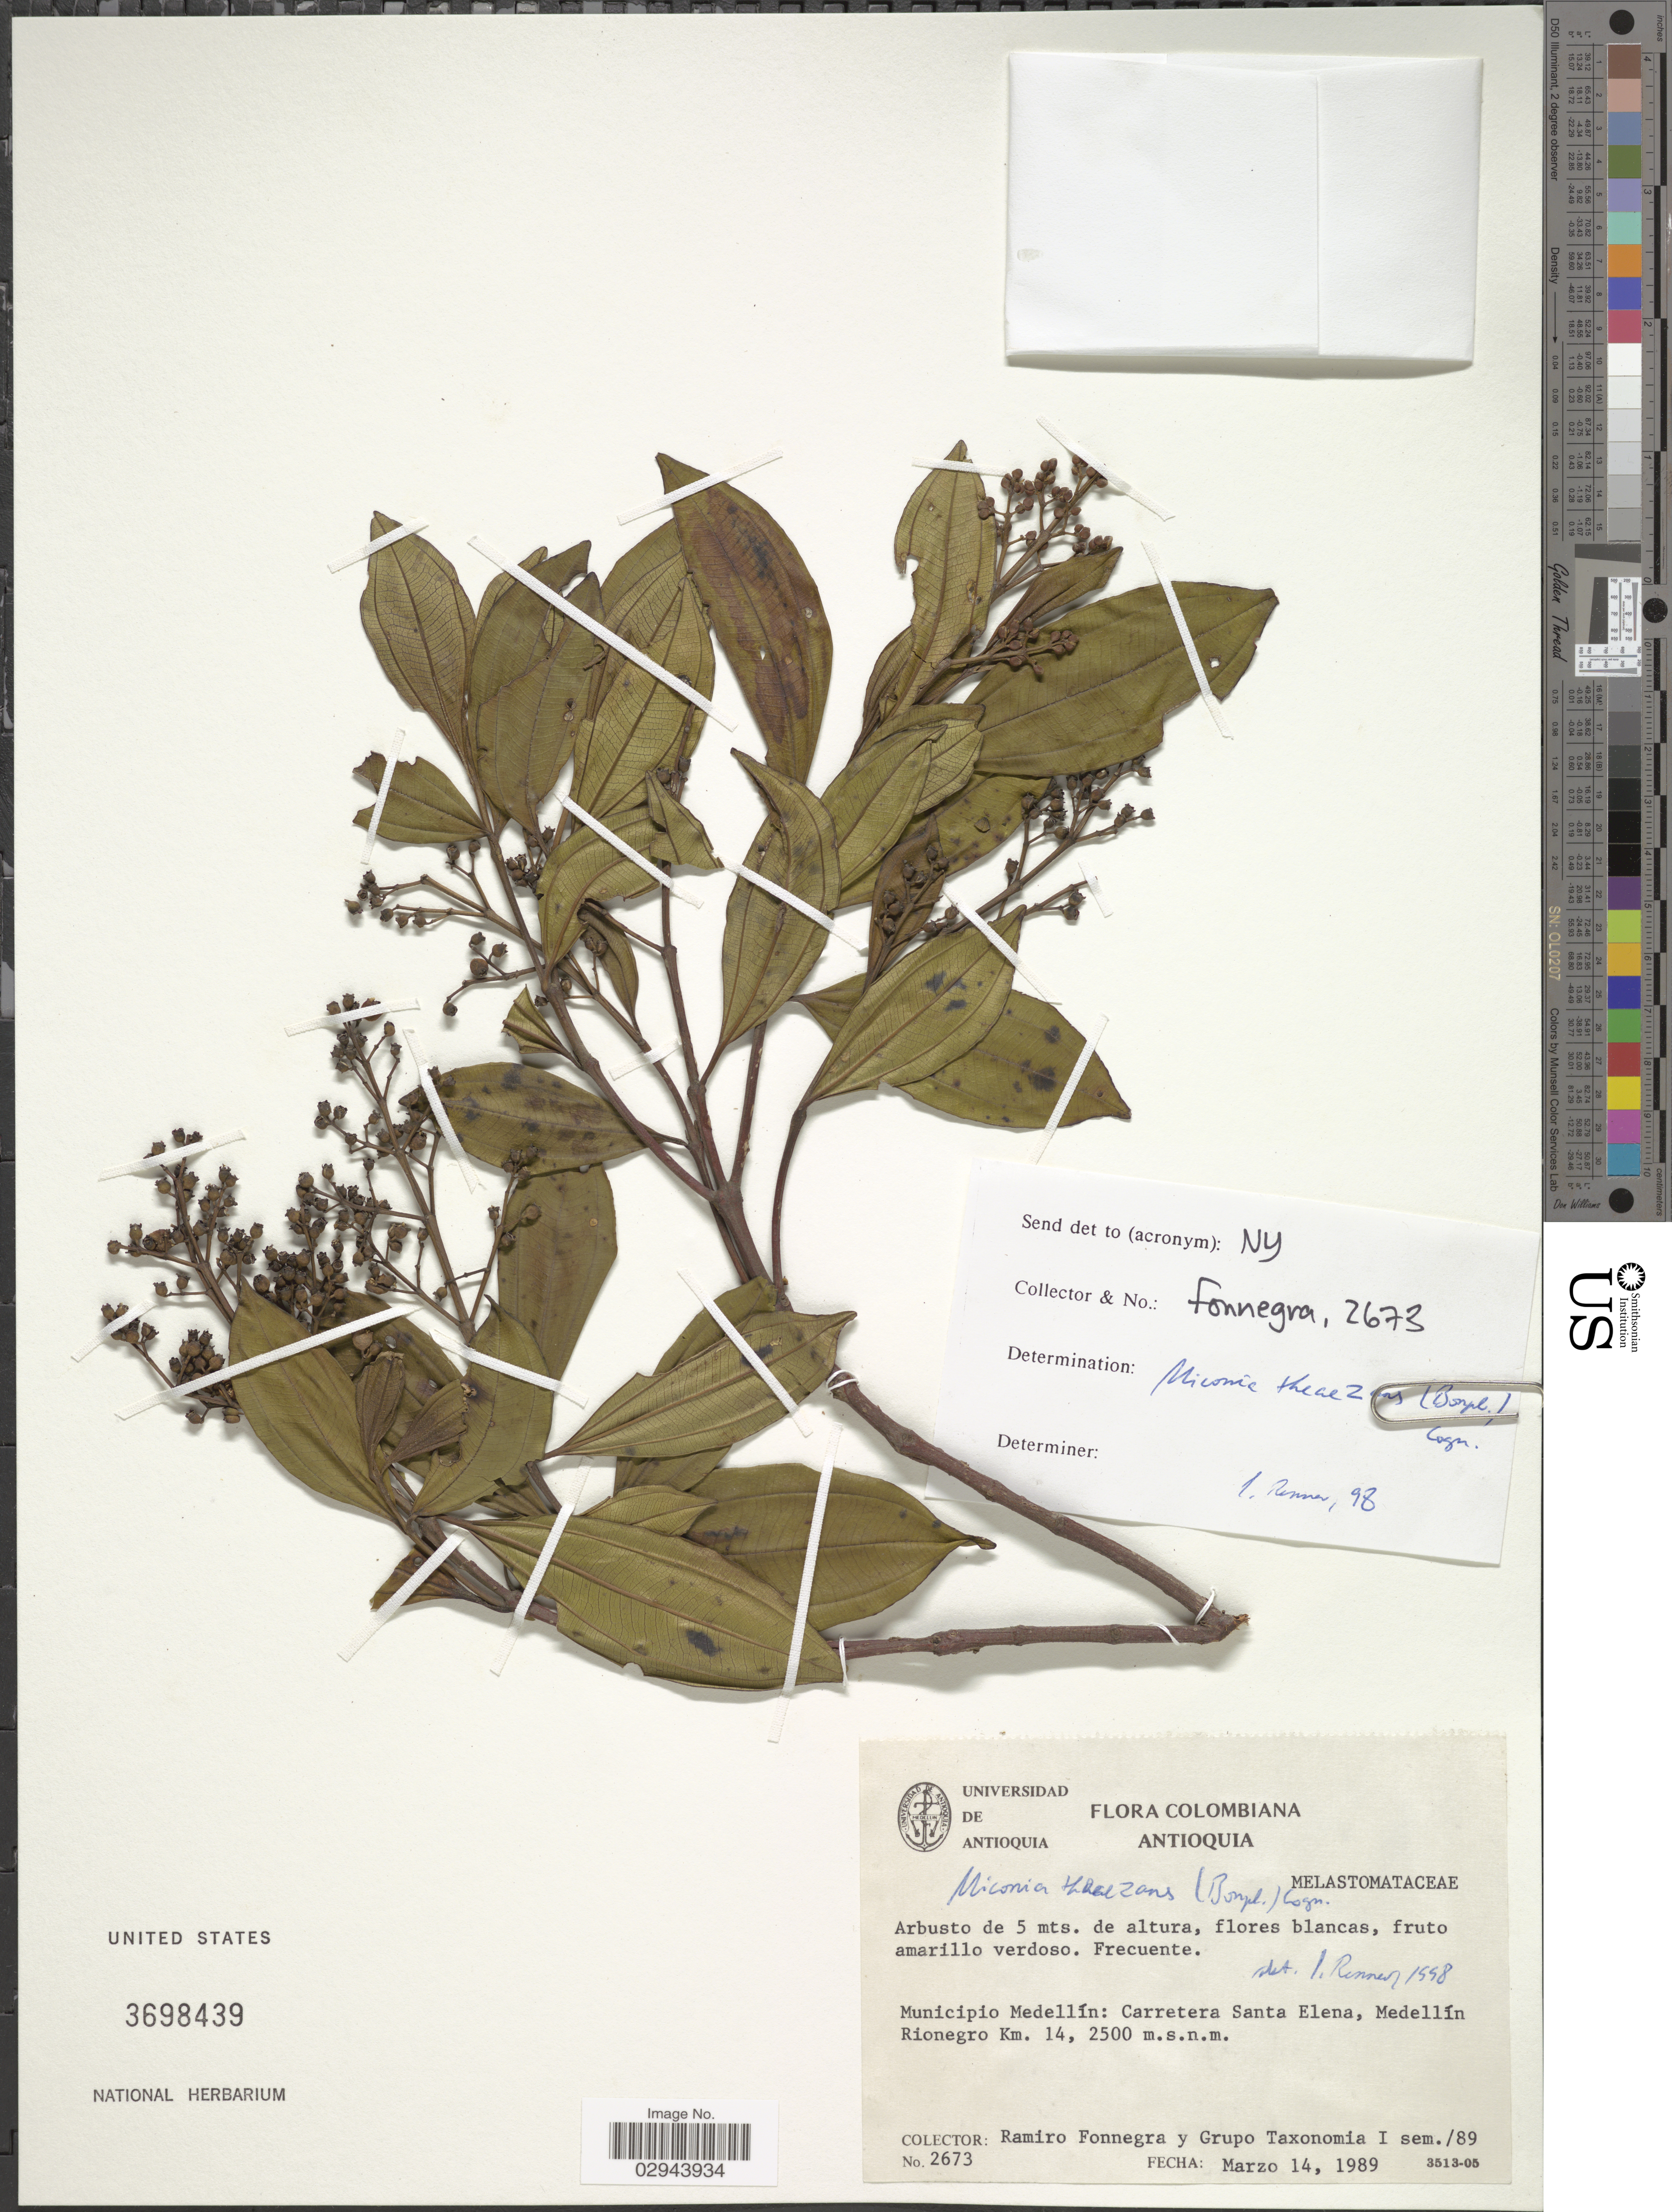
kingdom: Plantae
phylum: Tracheophyta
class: Magnoliopsida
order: Myrtales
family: Melastomataceae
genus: Miconia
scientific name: Miconia theizans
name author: (Bonpl.) Cogn.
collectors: R. Fonnegra G. & Grupo Taxonomia I sem. /89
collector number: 2673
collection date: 1989-03-14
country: Colombia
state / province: Antioquia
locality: Municipio Medellín, Carretera Santa Elena, Medellín Rionegro Km. 14.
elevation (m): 2500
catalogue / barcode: US 3698439